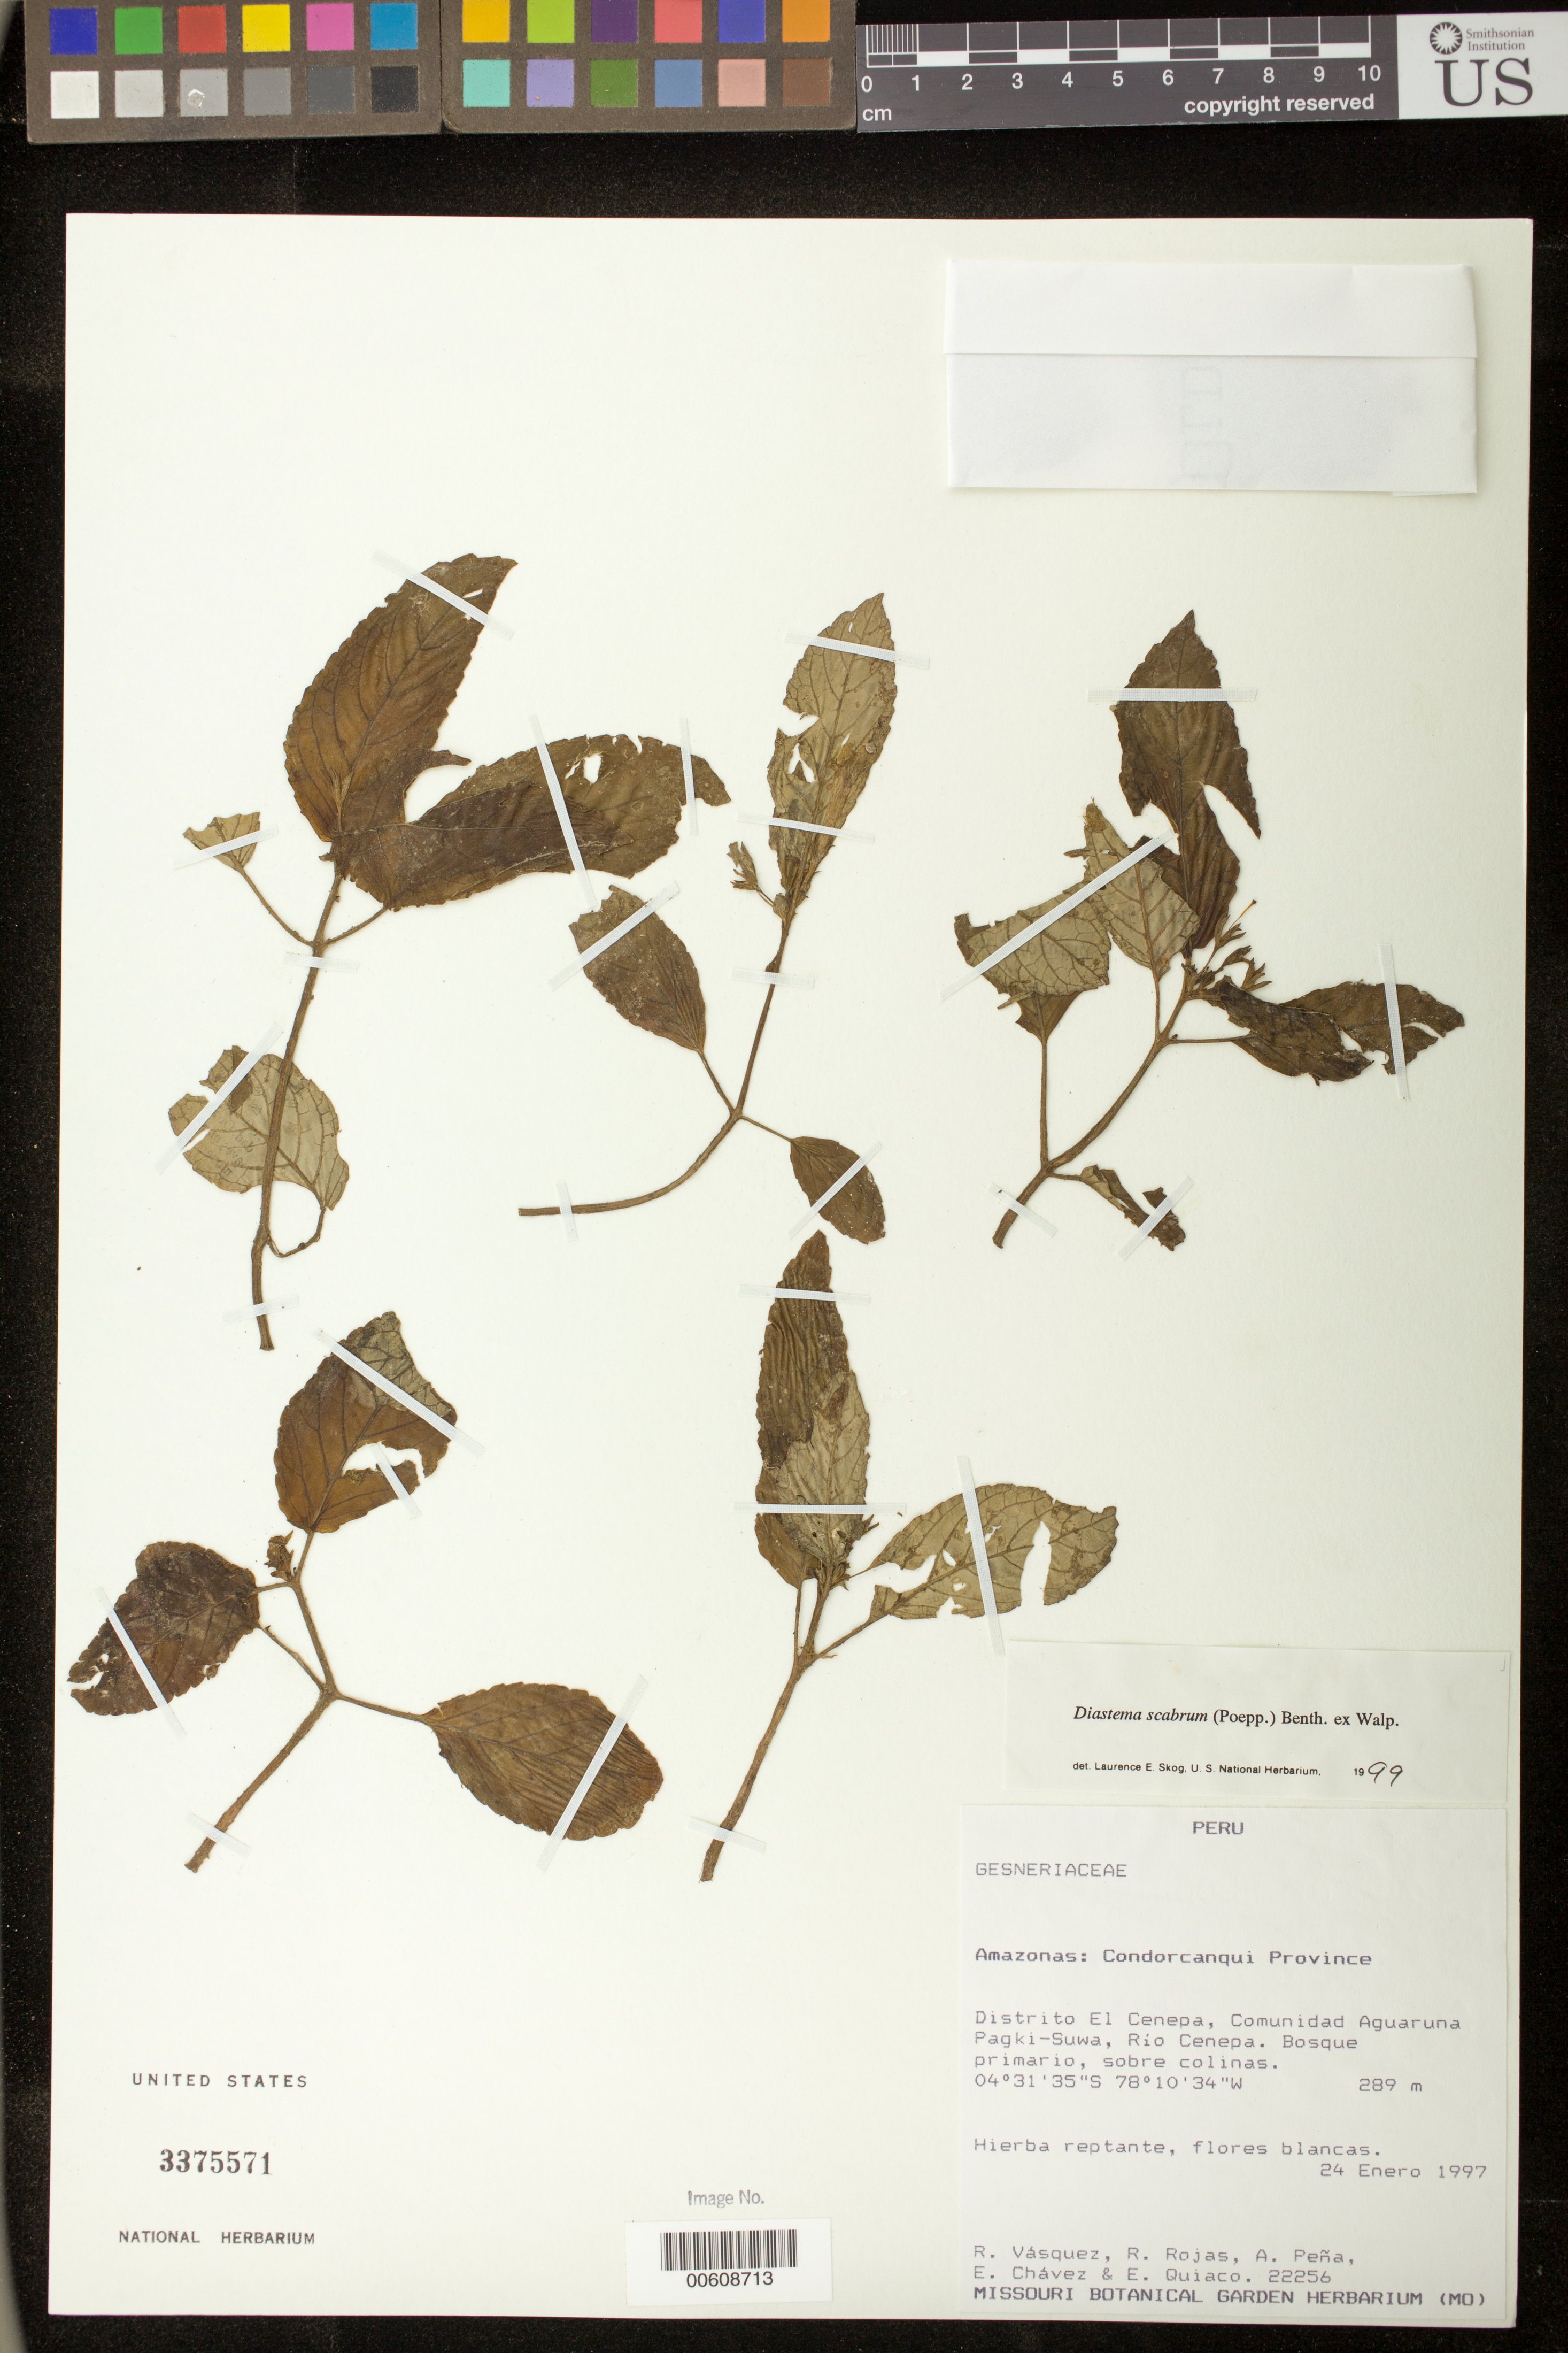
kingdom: Plantae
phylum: Tracheophyta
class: Magnoliopsida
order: Lamiales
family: Gesneriaceae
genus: Diastema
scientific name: Diastema scabrum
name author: (Poepp.) Benth. ex Walp.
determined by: Skog, Laurence E.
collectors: R. Vásquez, R. Rojas, A. Peña, E. Chávez & R. Quiaco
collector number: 22256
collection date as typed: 24 Jan 1997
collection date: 1997-01-24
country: Peru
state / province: Amazonas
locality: Prov. Condorcanqui; Dtto. El Cenepa, comunidad Aguaruna Pagki-Suwa, Río Cenepa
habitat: Bosque primario, sobre colinas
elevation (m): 289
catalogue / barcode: US 3375571